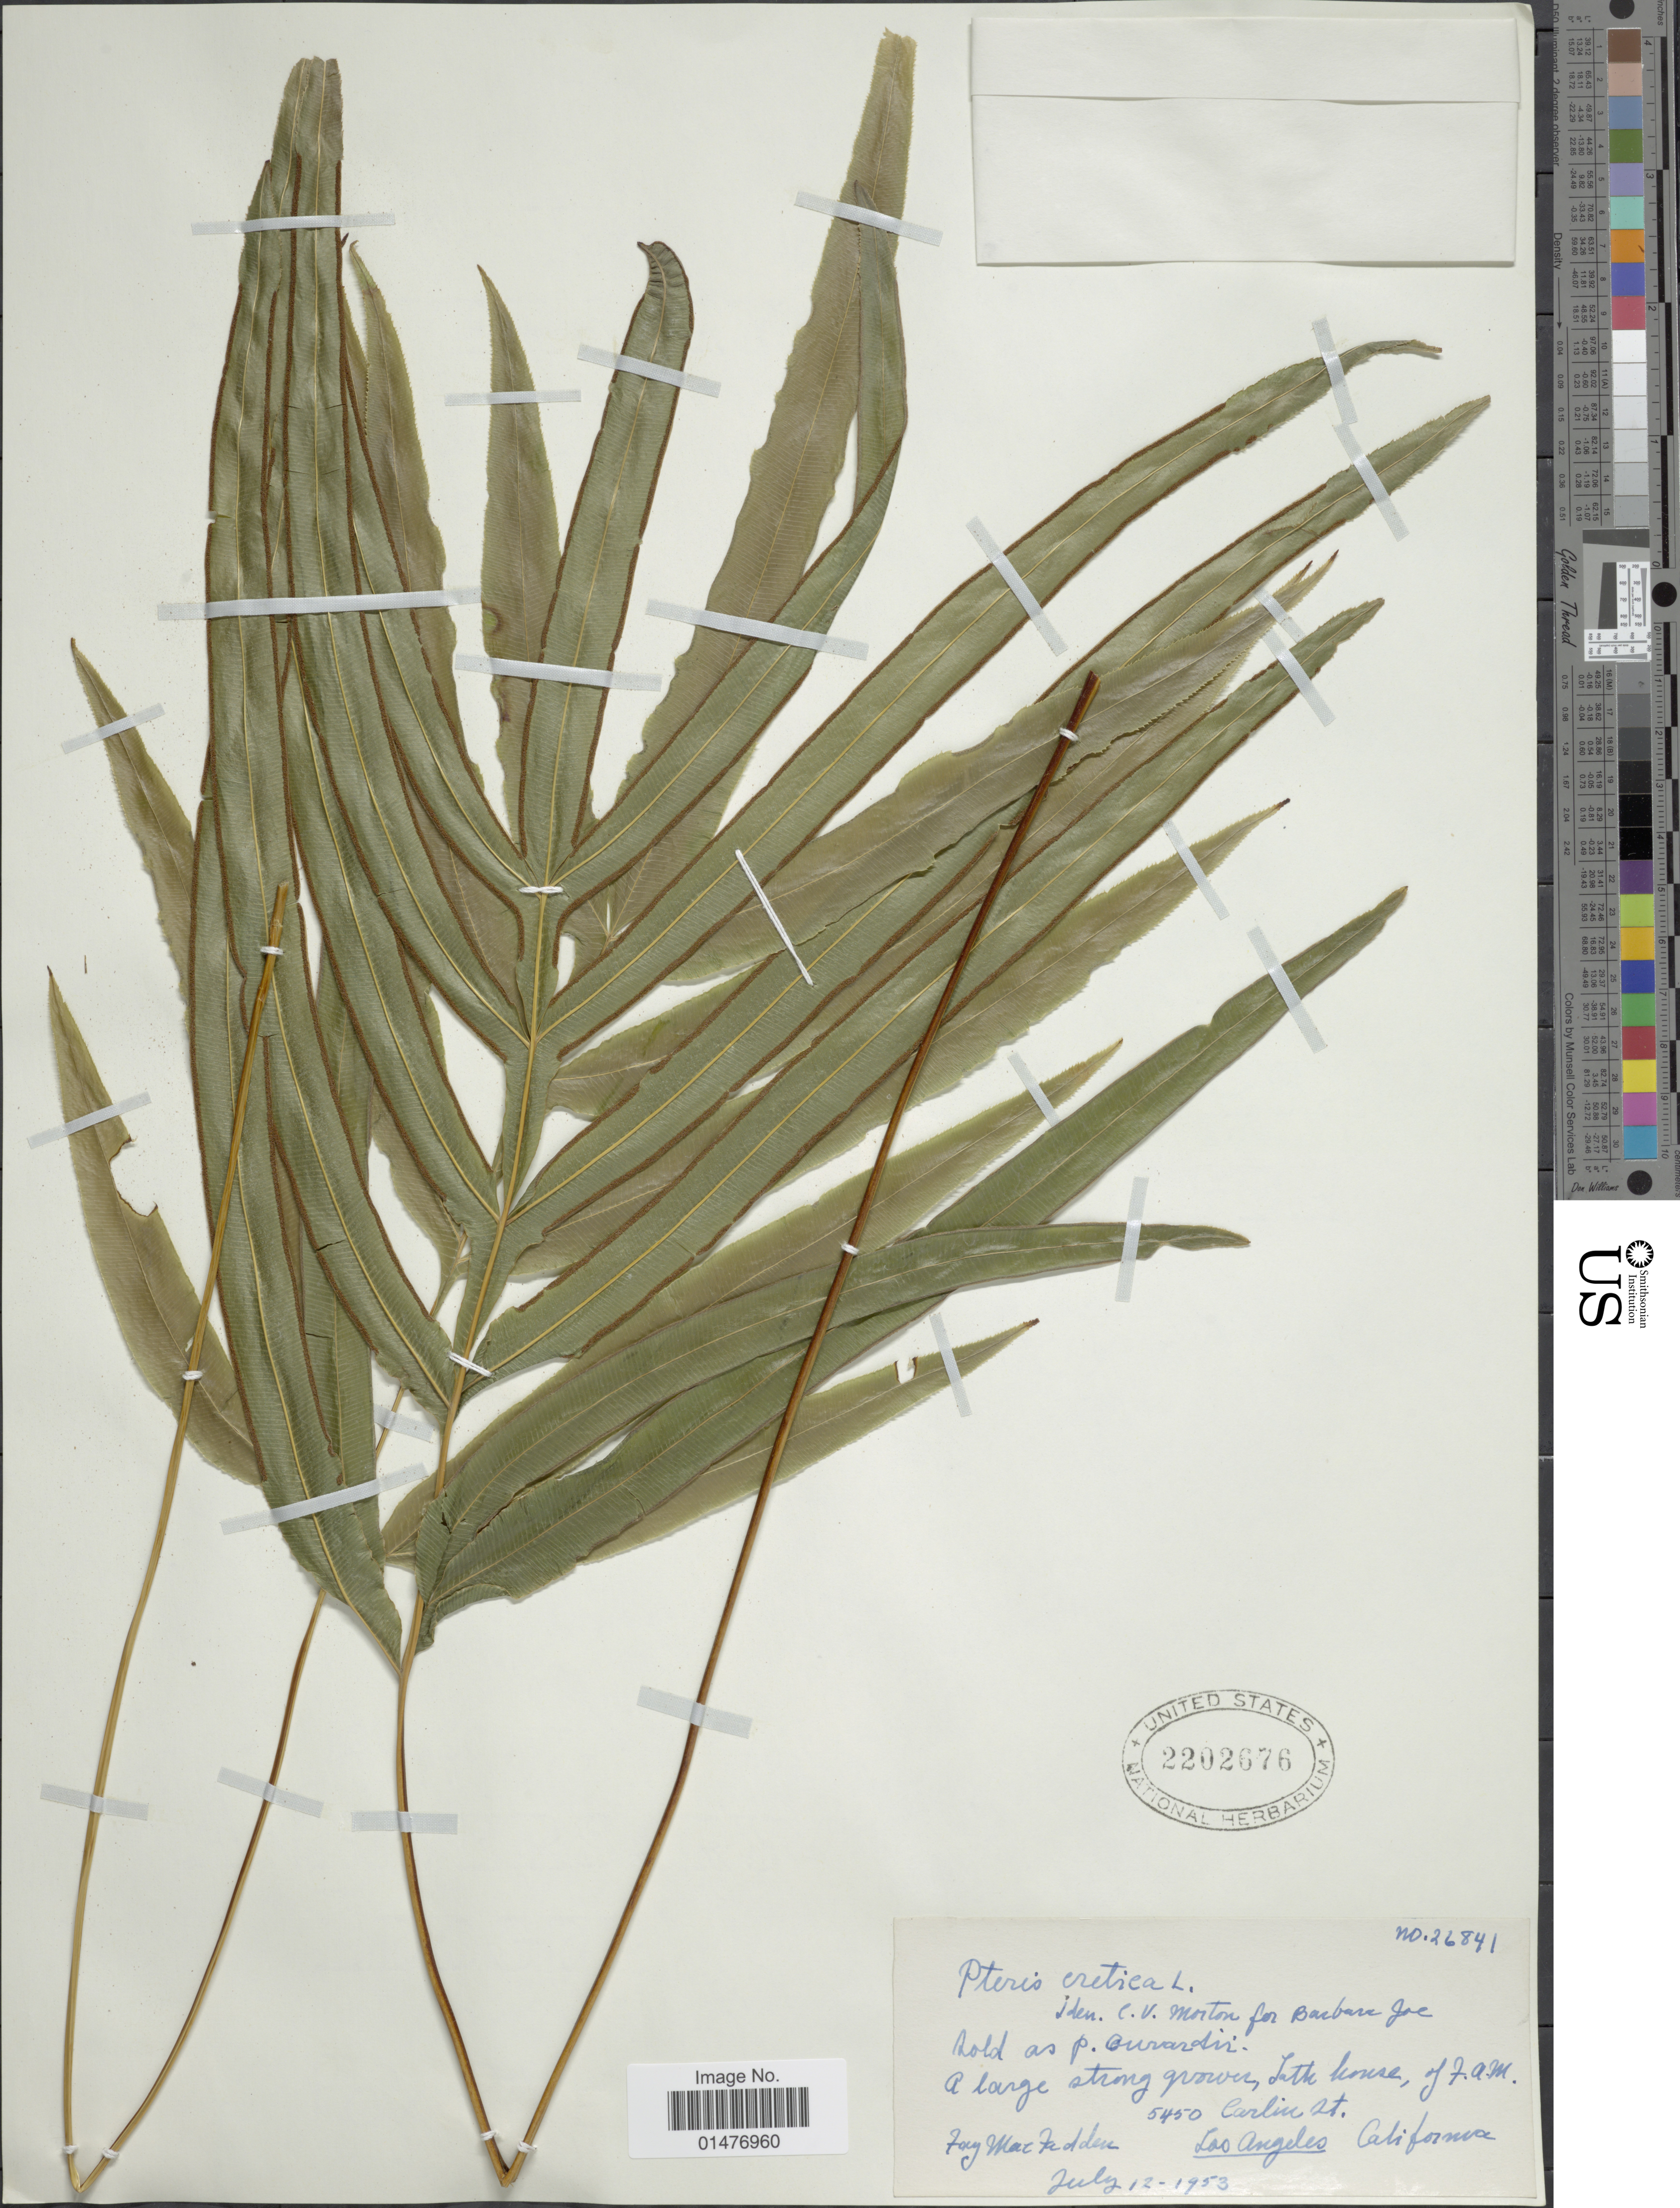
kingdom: Plantae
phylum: Tracheophyta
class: Polypodiopsida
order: Polypodiales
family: Pteridaceae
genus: Pteris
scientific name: Pteris cretica var. cretica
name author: L.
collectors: F. MacFadden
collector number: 26841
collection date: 1953-07-12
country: United States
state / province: California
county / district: Los Angeles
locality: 5450 Carlin St. Los Angeles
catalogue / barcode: US 2202676